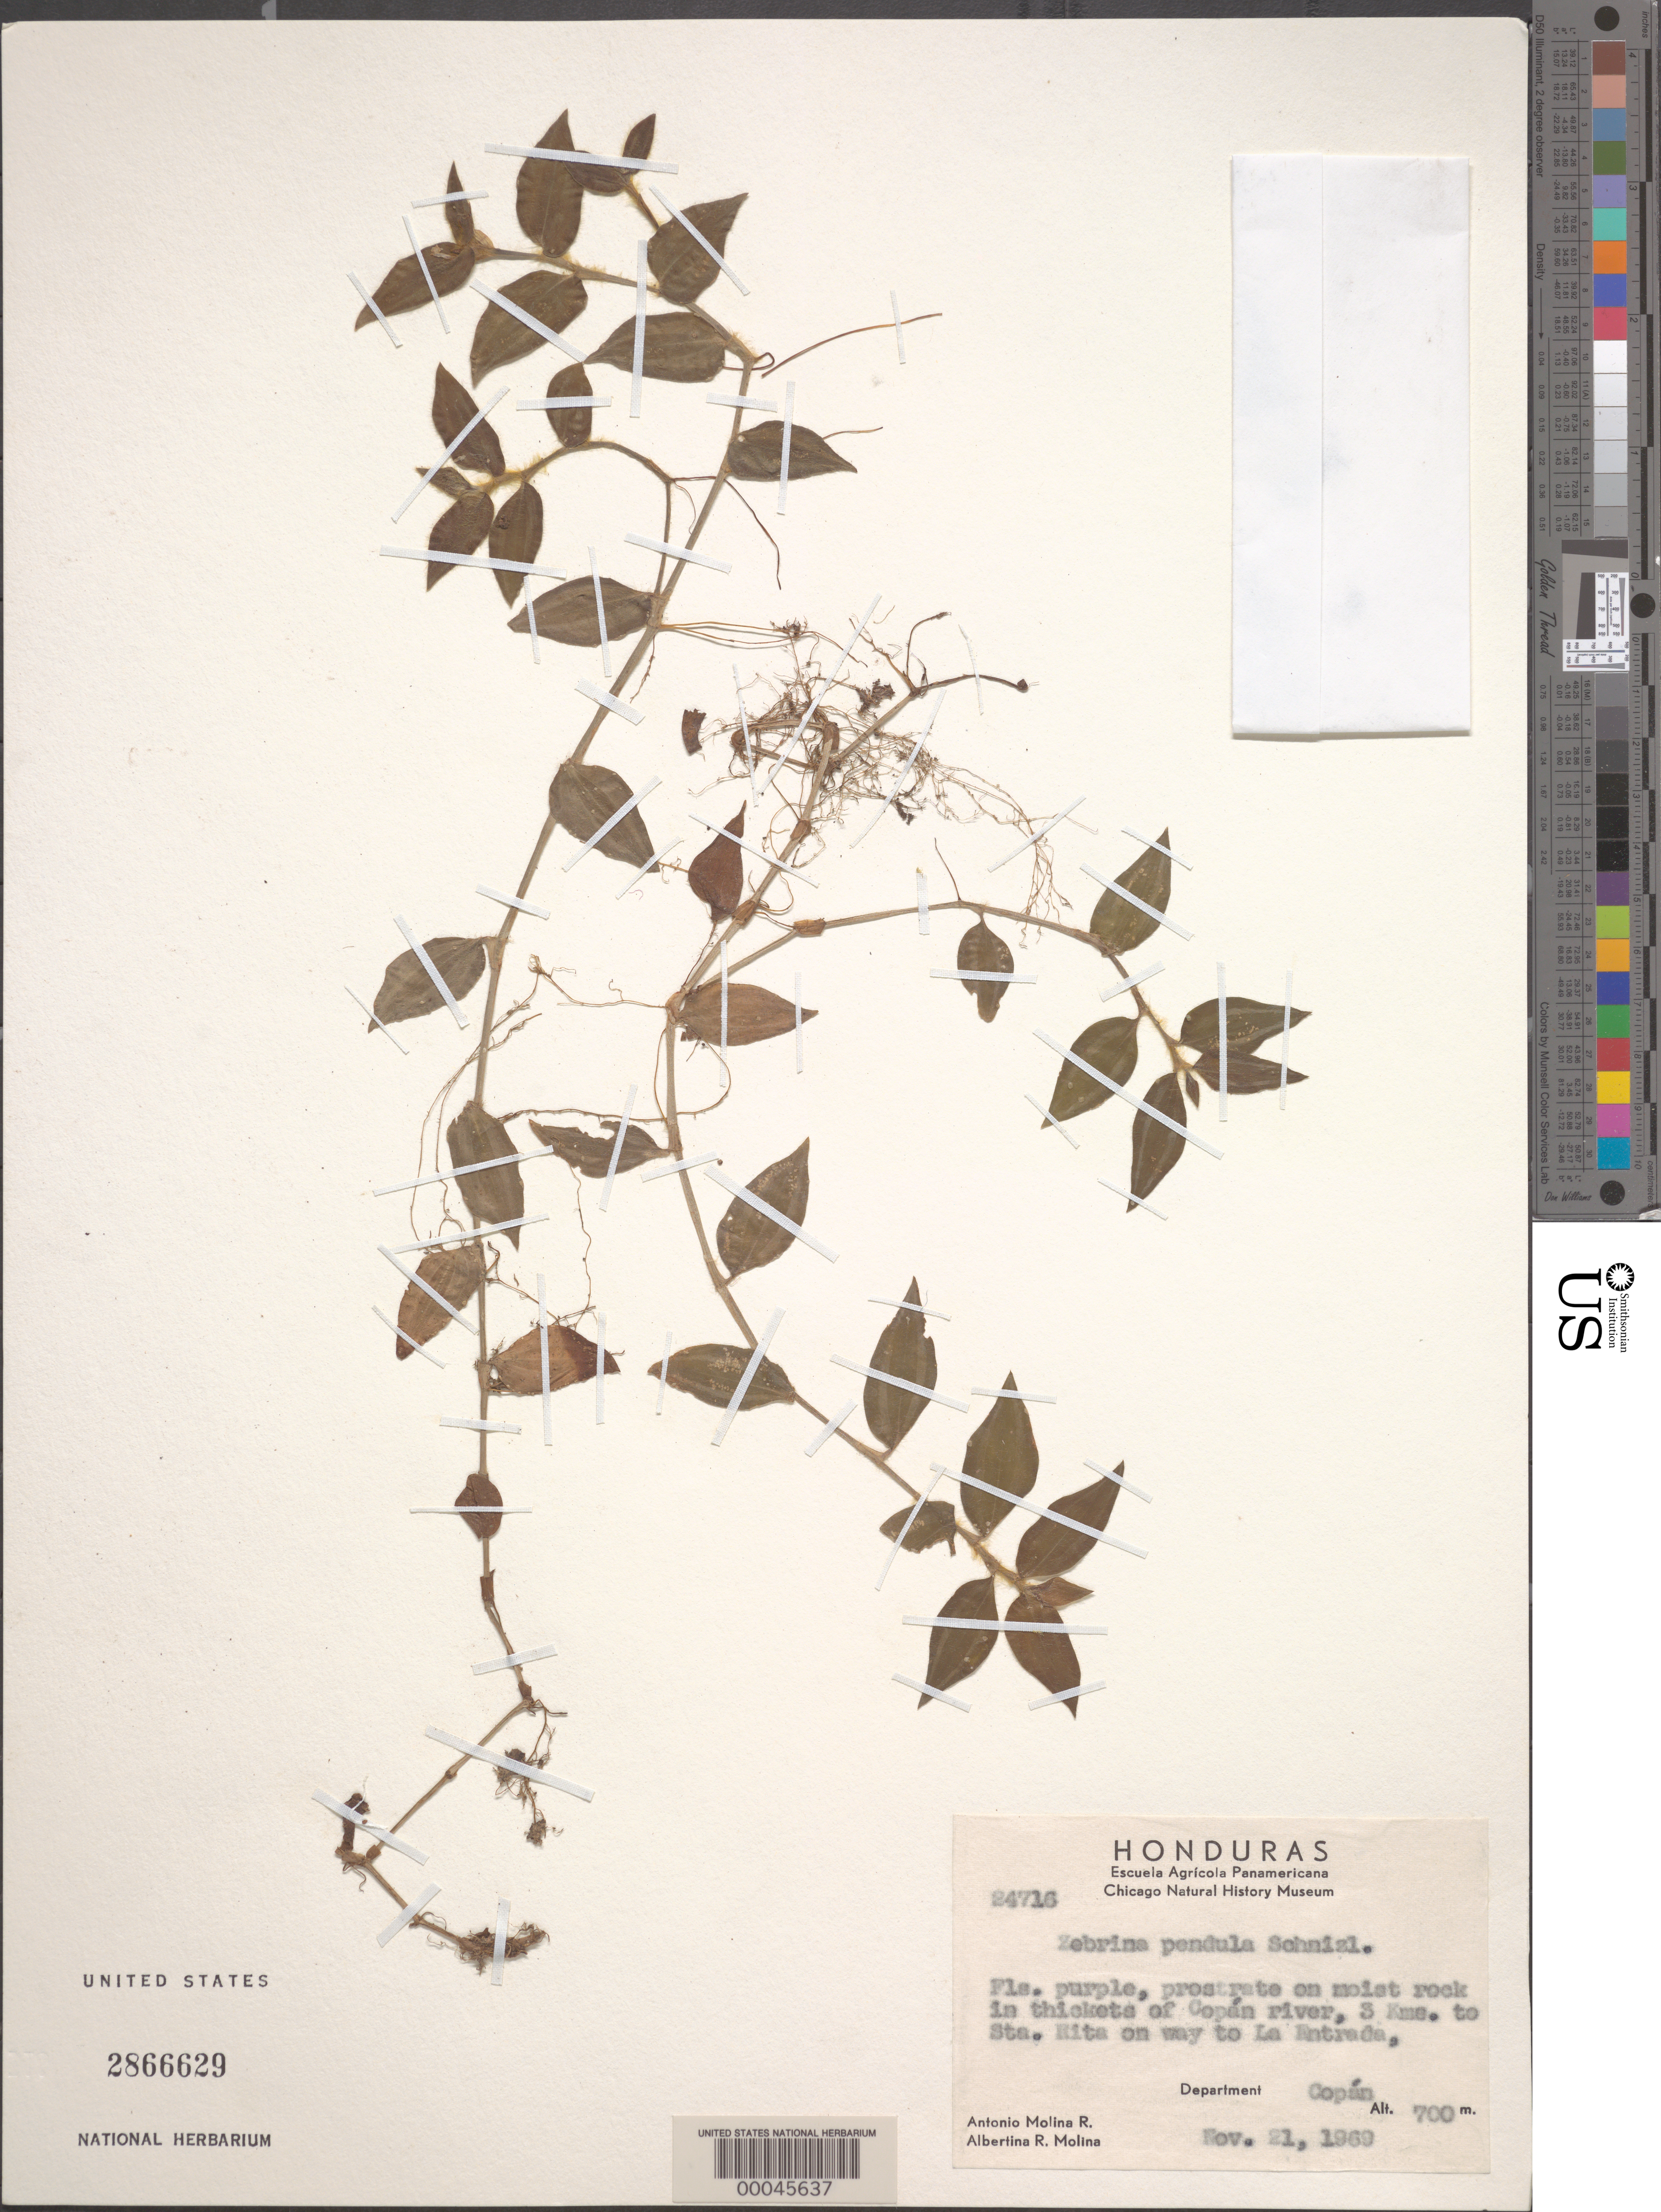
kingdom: Plantae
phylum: Tracheophyta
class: Liliopsida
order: Commelinales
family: Commelinaceae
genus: Tradescantia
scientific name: Tradescantia zebrina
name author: Bosse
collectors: A. Molina R. & A. Molina R.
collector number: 24716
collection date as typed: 21 Nov 1969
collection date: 1969-11-21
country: Honduras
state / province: Copán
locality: Copán River near Santa Rita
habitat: Moist rock, thickets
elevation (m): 700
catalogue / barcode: US 2866629